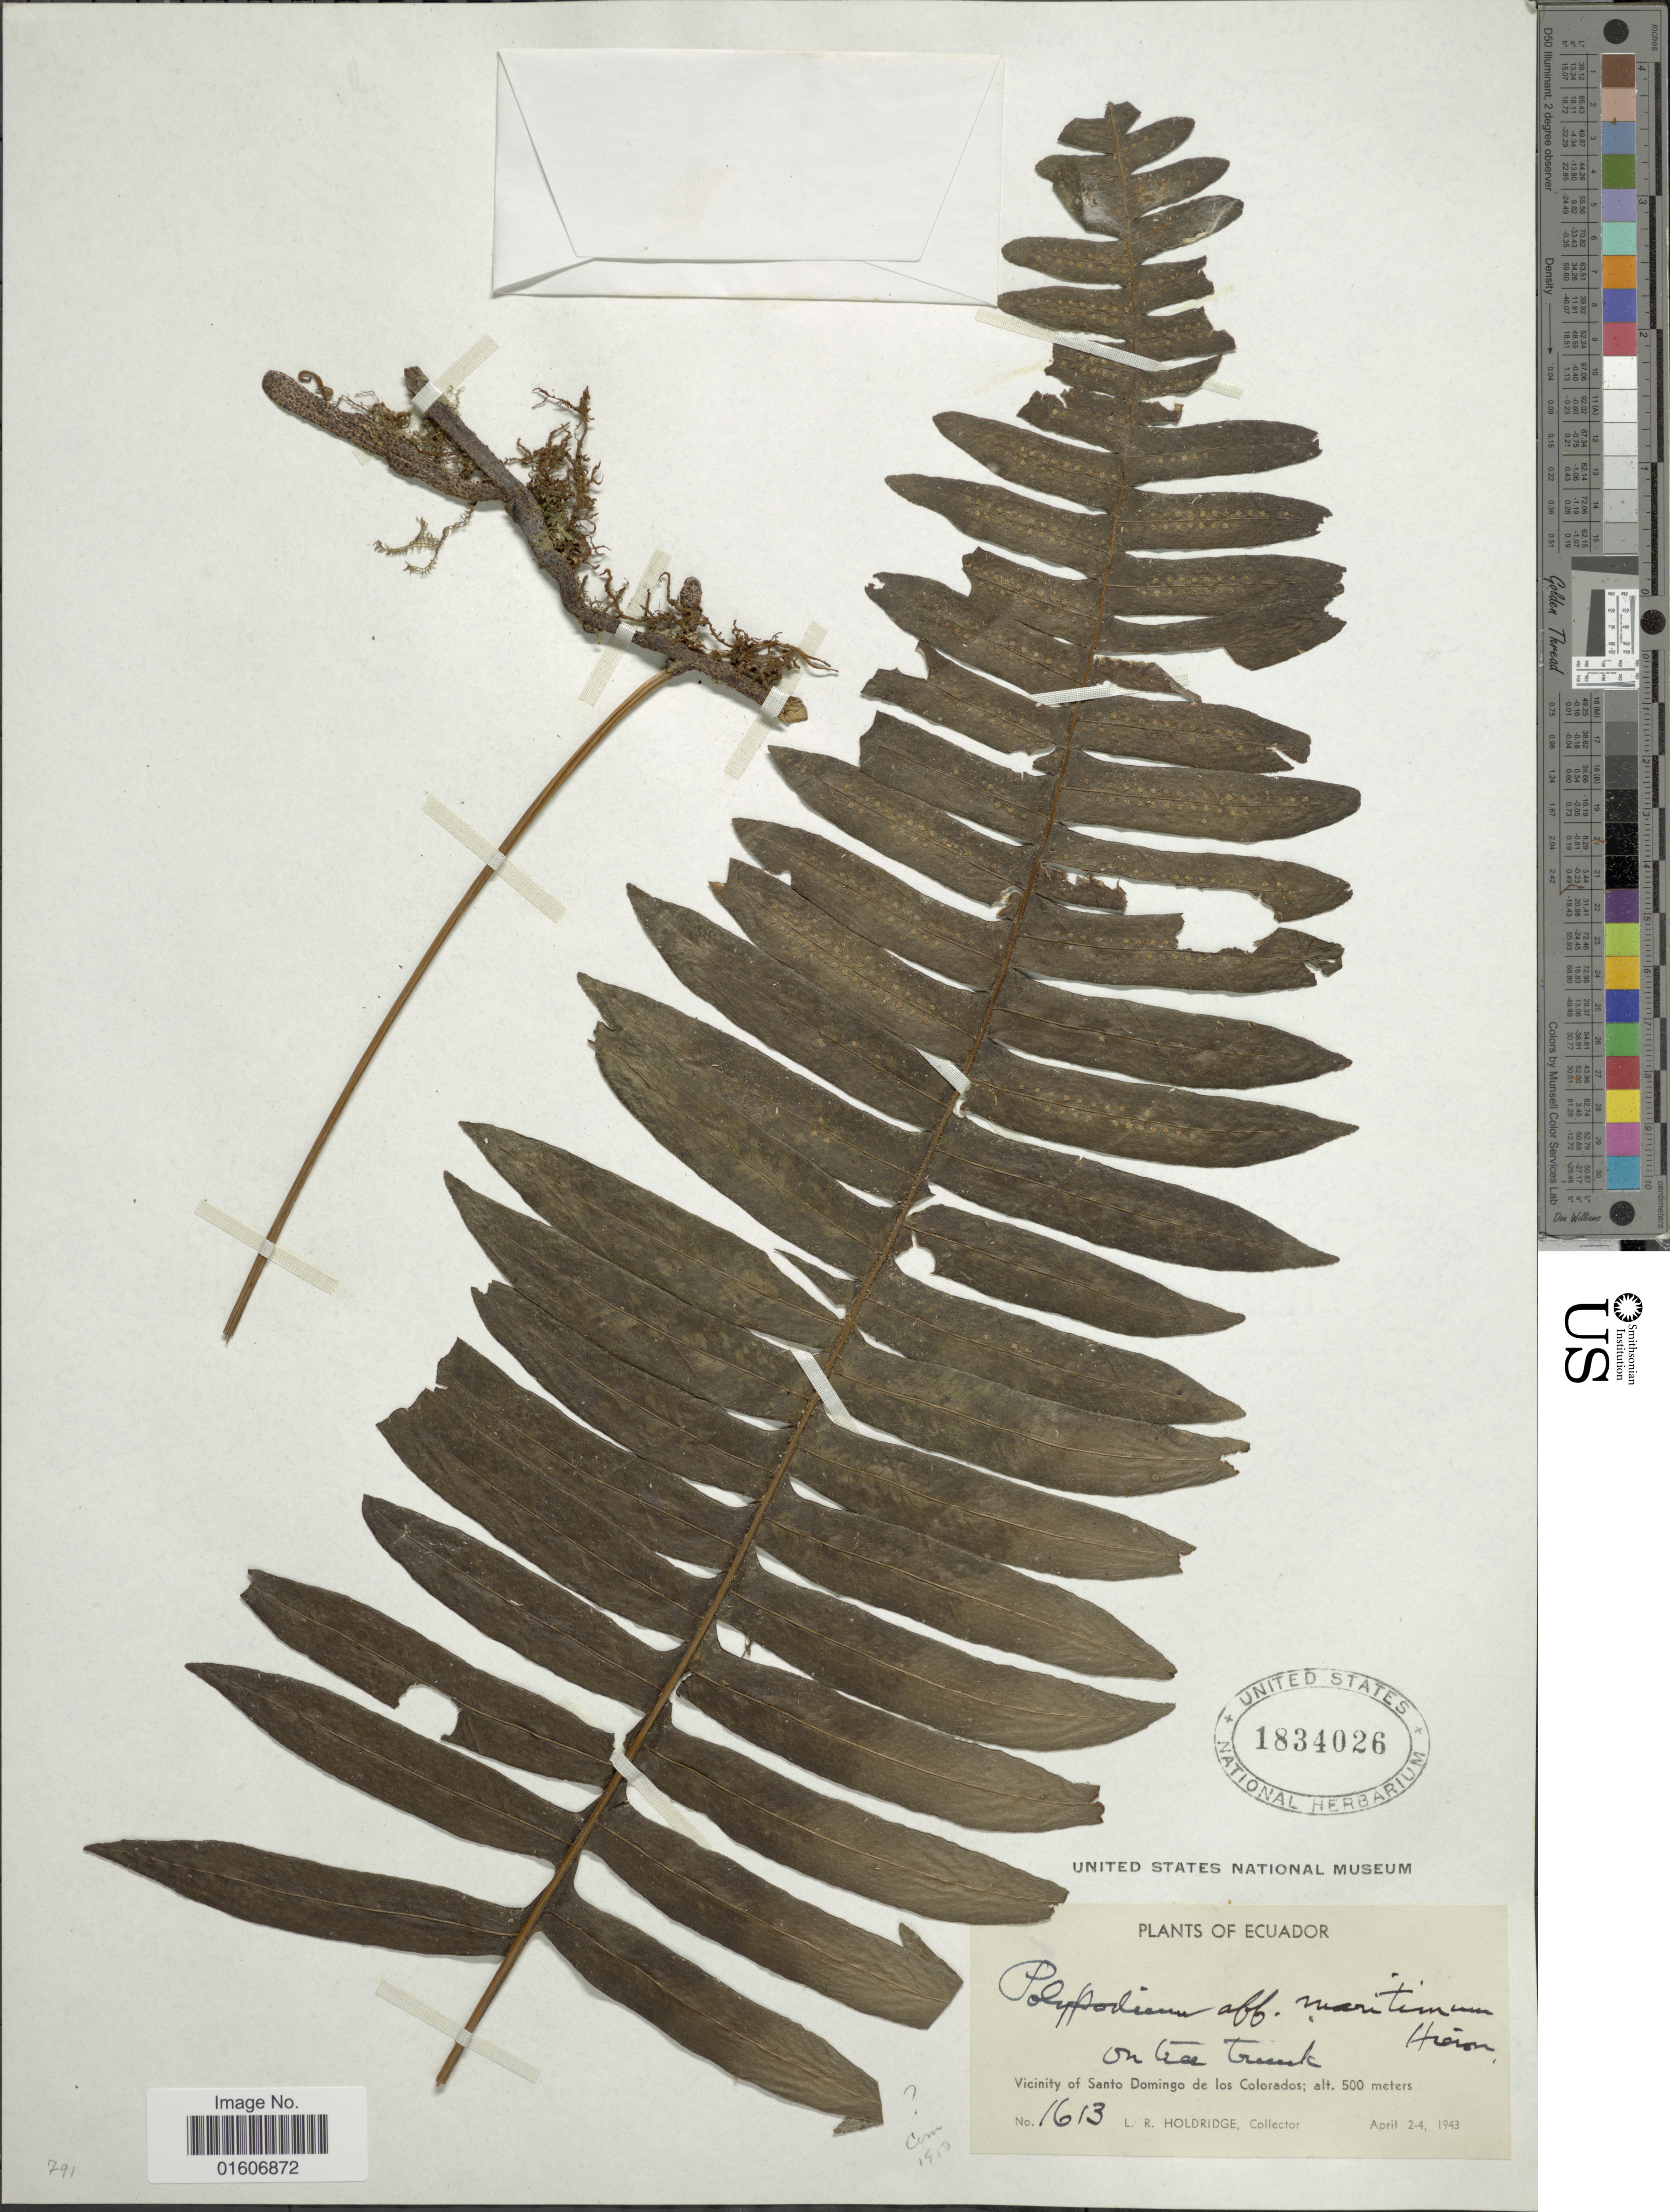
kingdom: Plantae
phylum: Tracheophyta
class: Polypodiopsida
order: Polypodiales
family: Polypodiaceae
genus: Serpocaulon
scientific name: Serpocaulon maritimum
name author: (Hieron.) A.R. Sm.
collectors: L. Holdridge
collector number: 1613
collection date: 1943-04-02/1943-04-04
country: Ecuador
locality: Vicinity of Santo Domingo de los Colorados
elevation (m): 500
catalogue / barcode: US 1834026